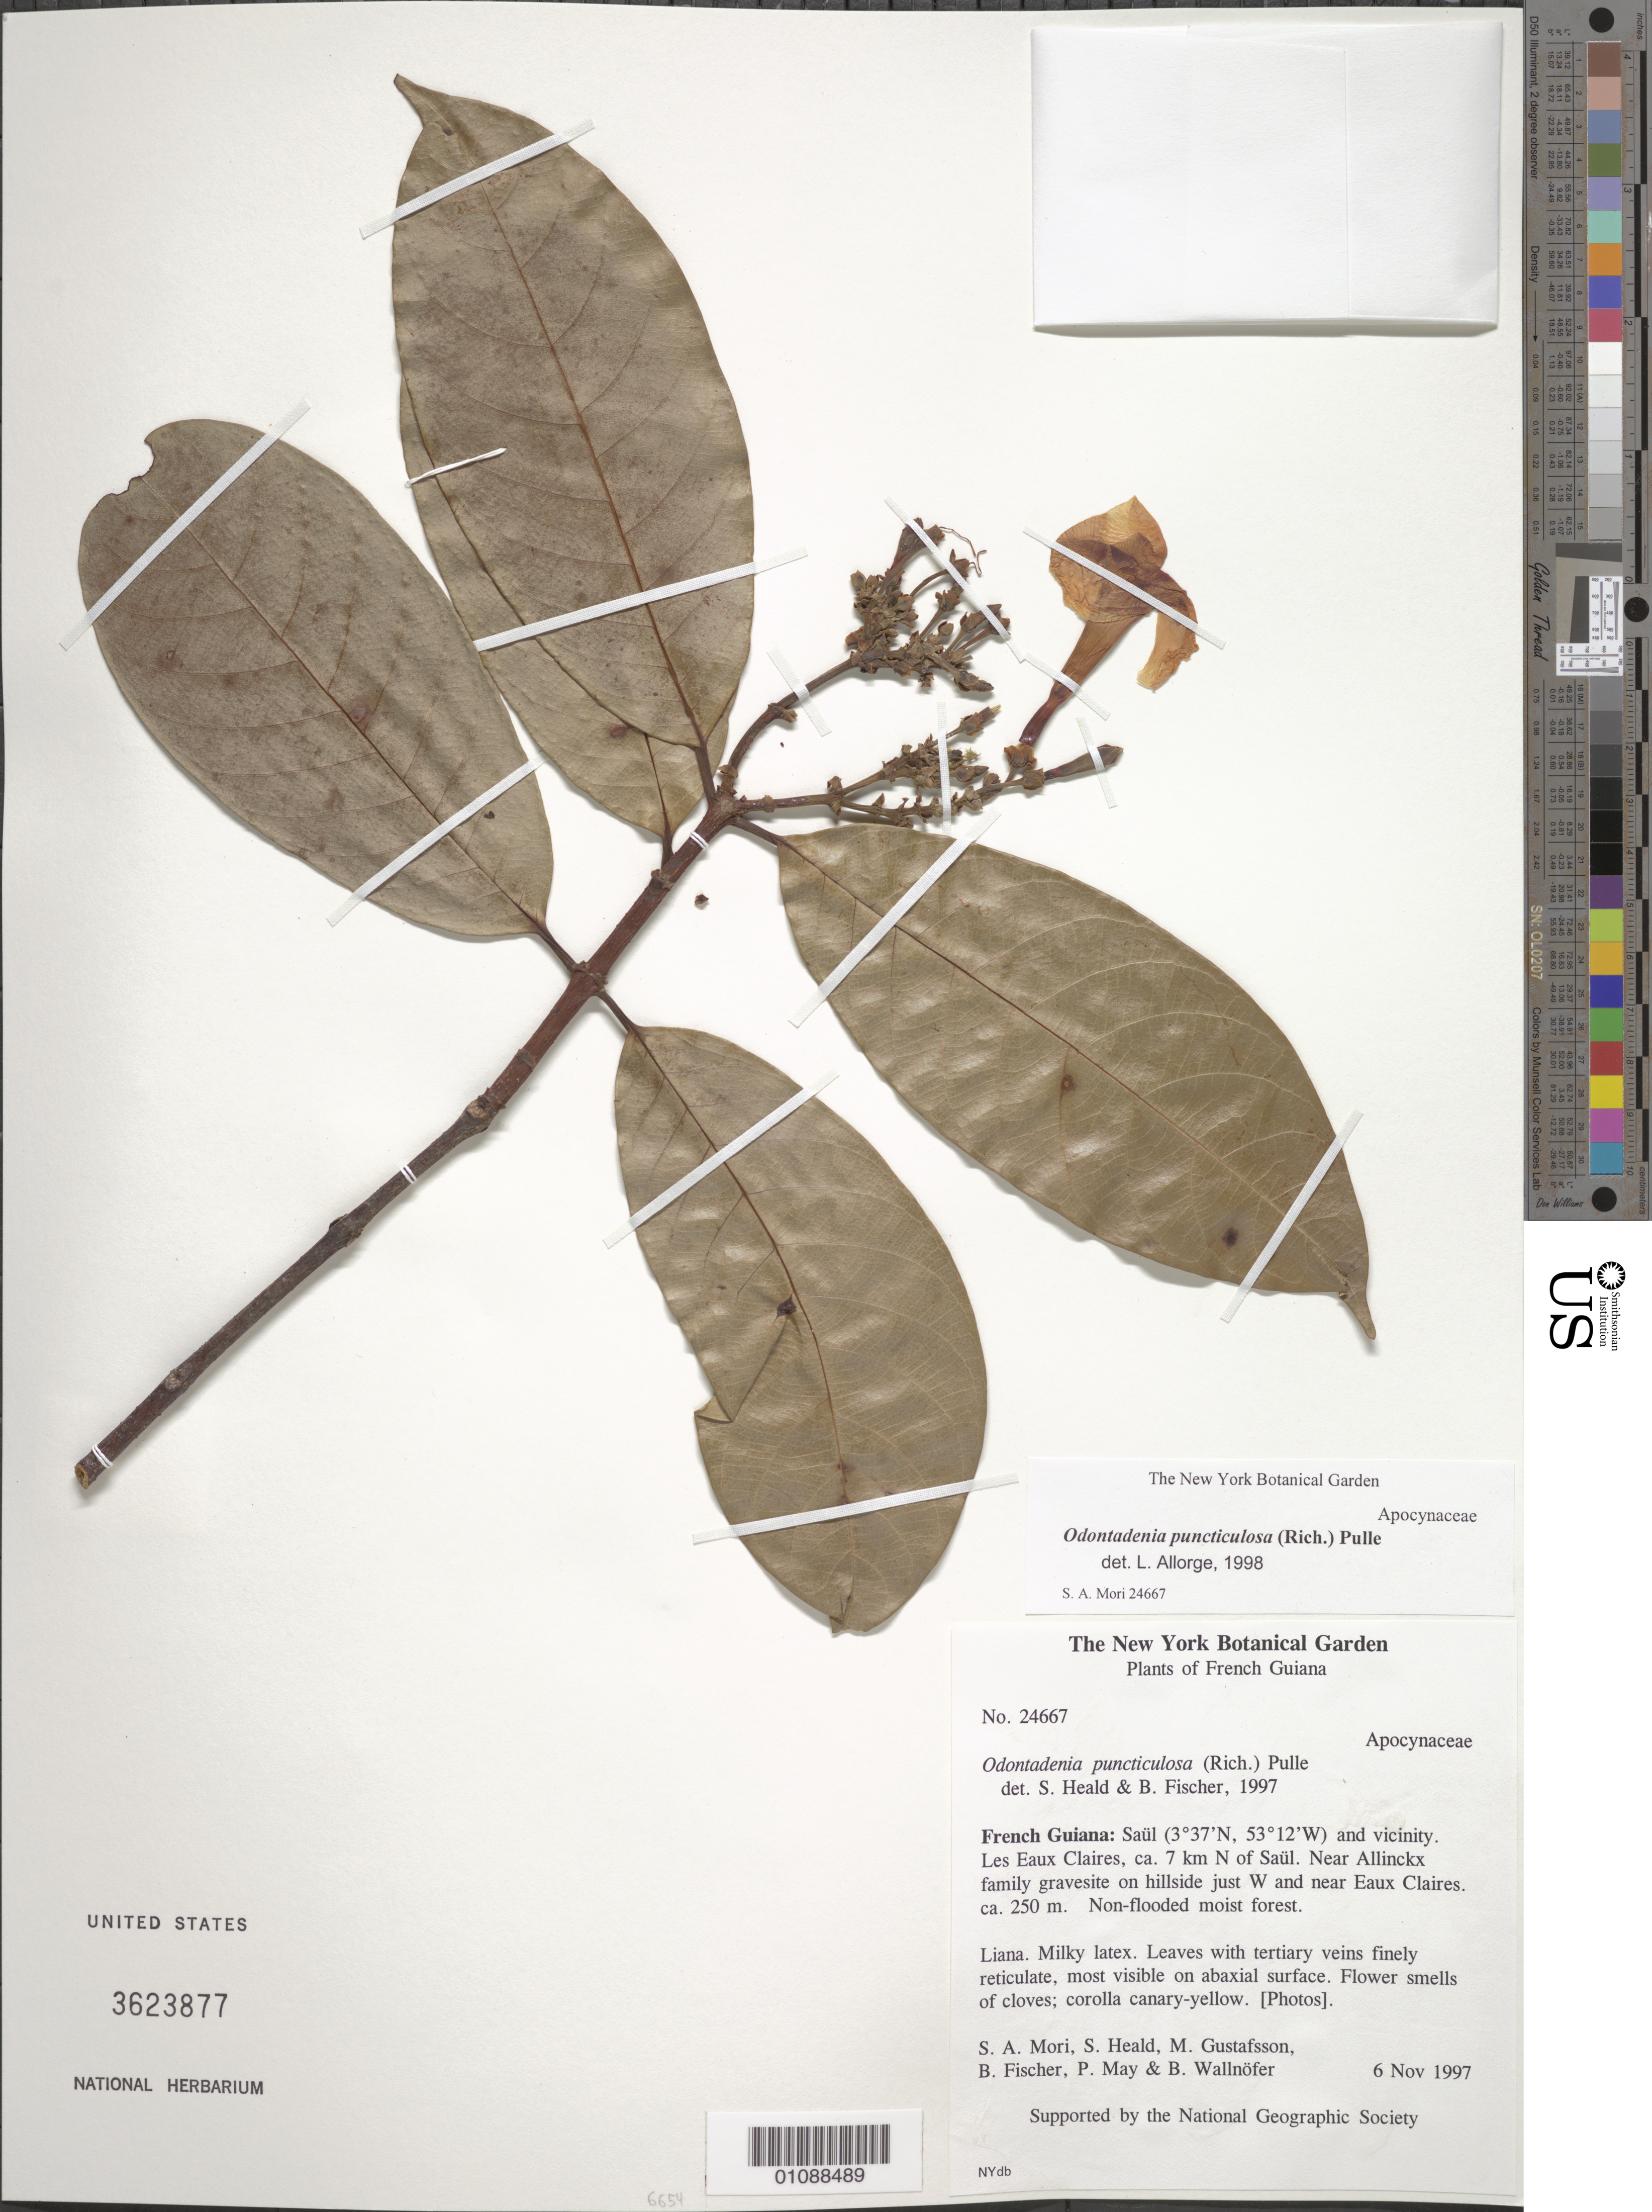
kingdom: Plantae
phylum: Tracheophyta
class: Magnoliopsida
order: Gentianales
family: Apocynaceae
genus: Odontadenia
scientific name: Odontadenia puncticulosa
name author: (Rich.) Pulle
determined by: Allorge, L.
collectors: S. Mori, S. Heald, M. H. Gustafsson, B. Fischer, P. F. May & B. Wallnöfer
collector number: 24667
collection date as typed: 6-Nov-97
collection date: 1997-11-06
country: French Guiana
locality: Saül and vic., Les Eaux Claires, ca. 7 km N of Saül. Near Allinckx family gravesite on hillside just W and near Eaux Claires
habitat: Non-flooded moist forest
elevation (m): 250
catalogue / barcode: US 3623877